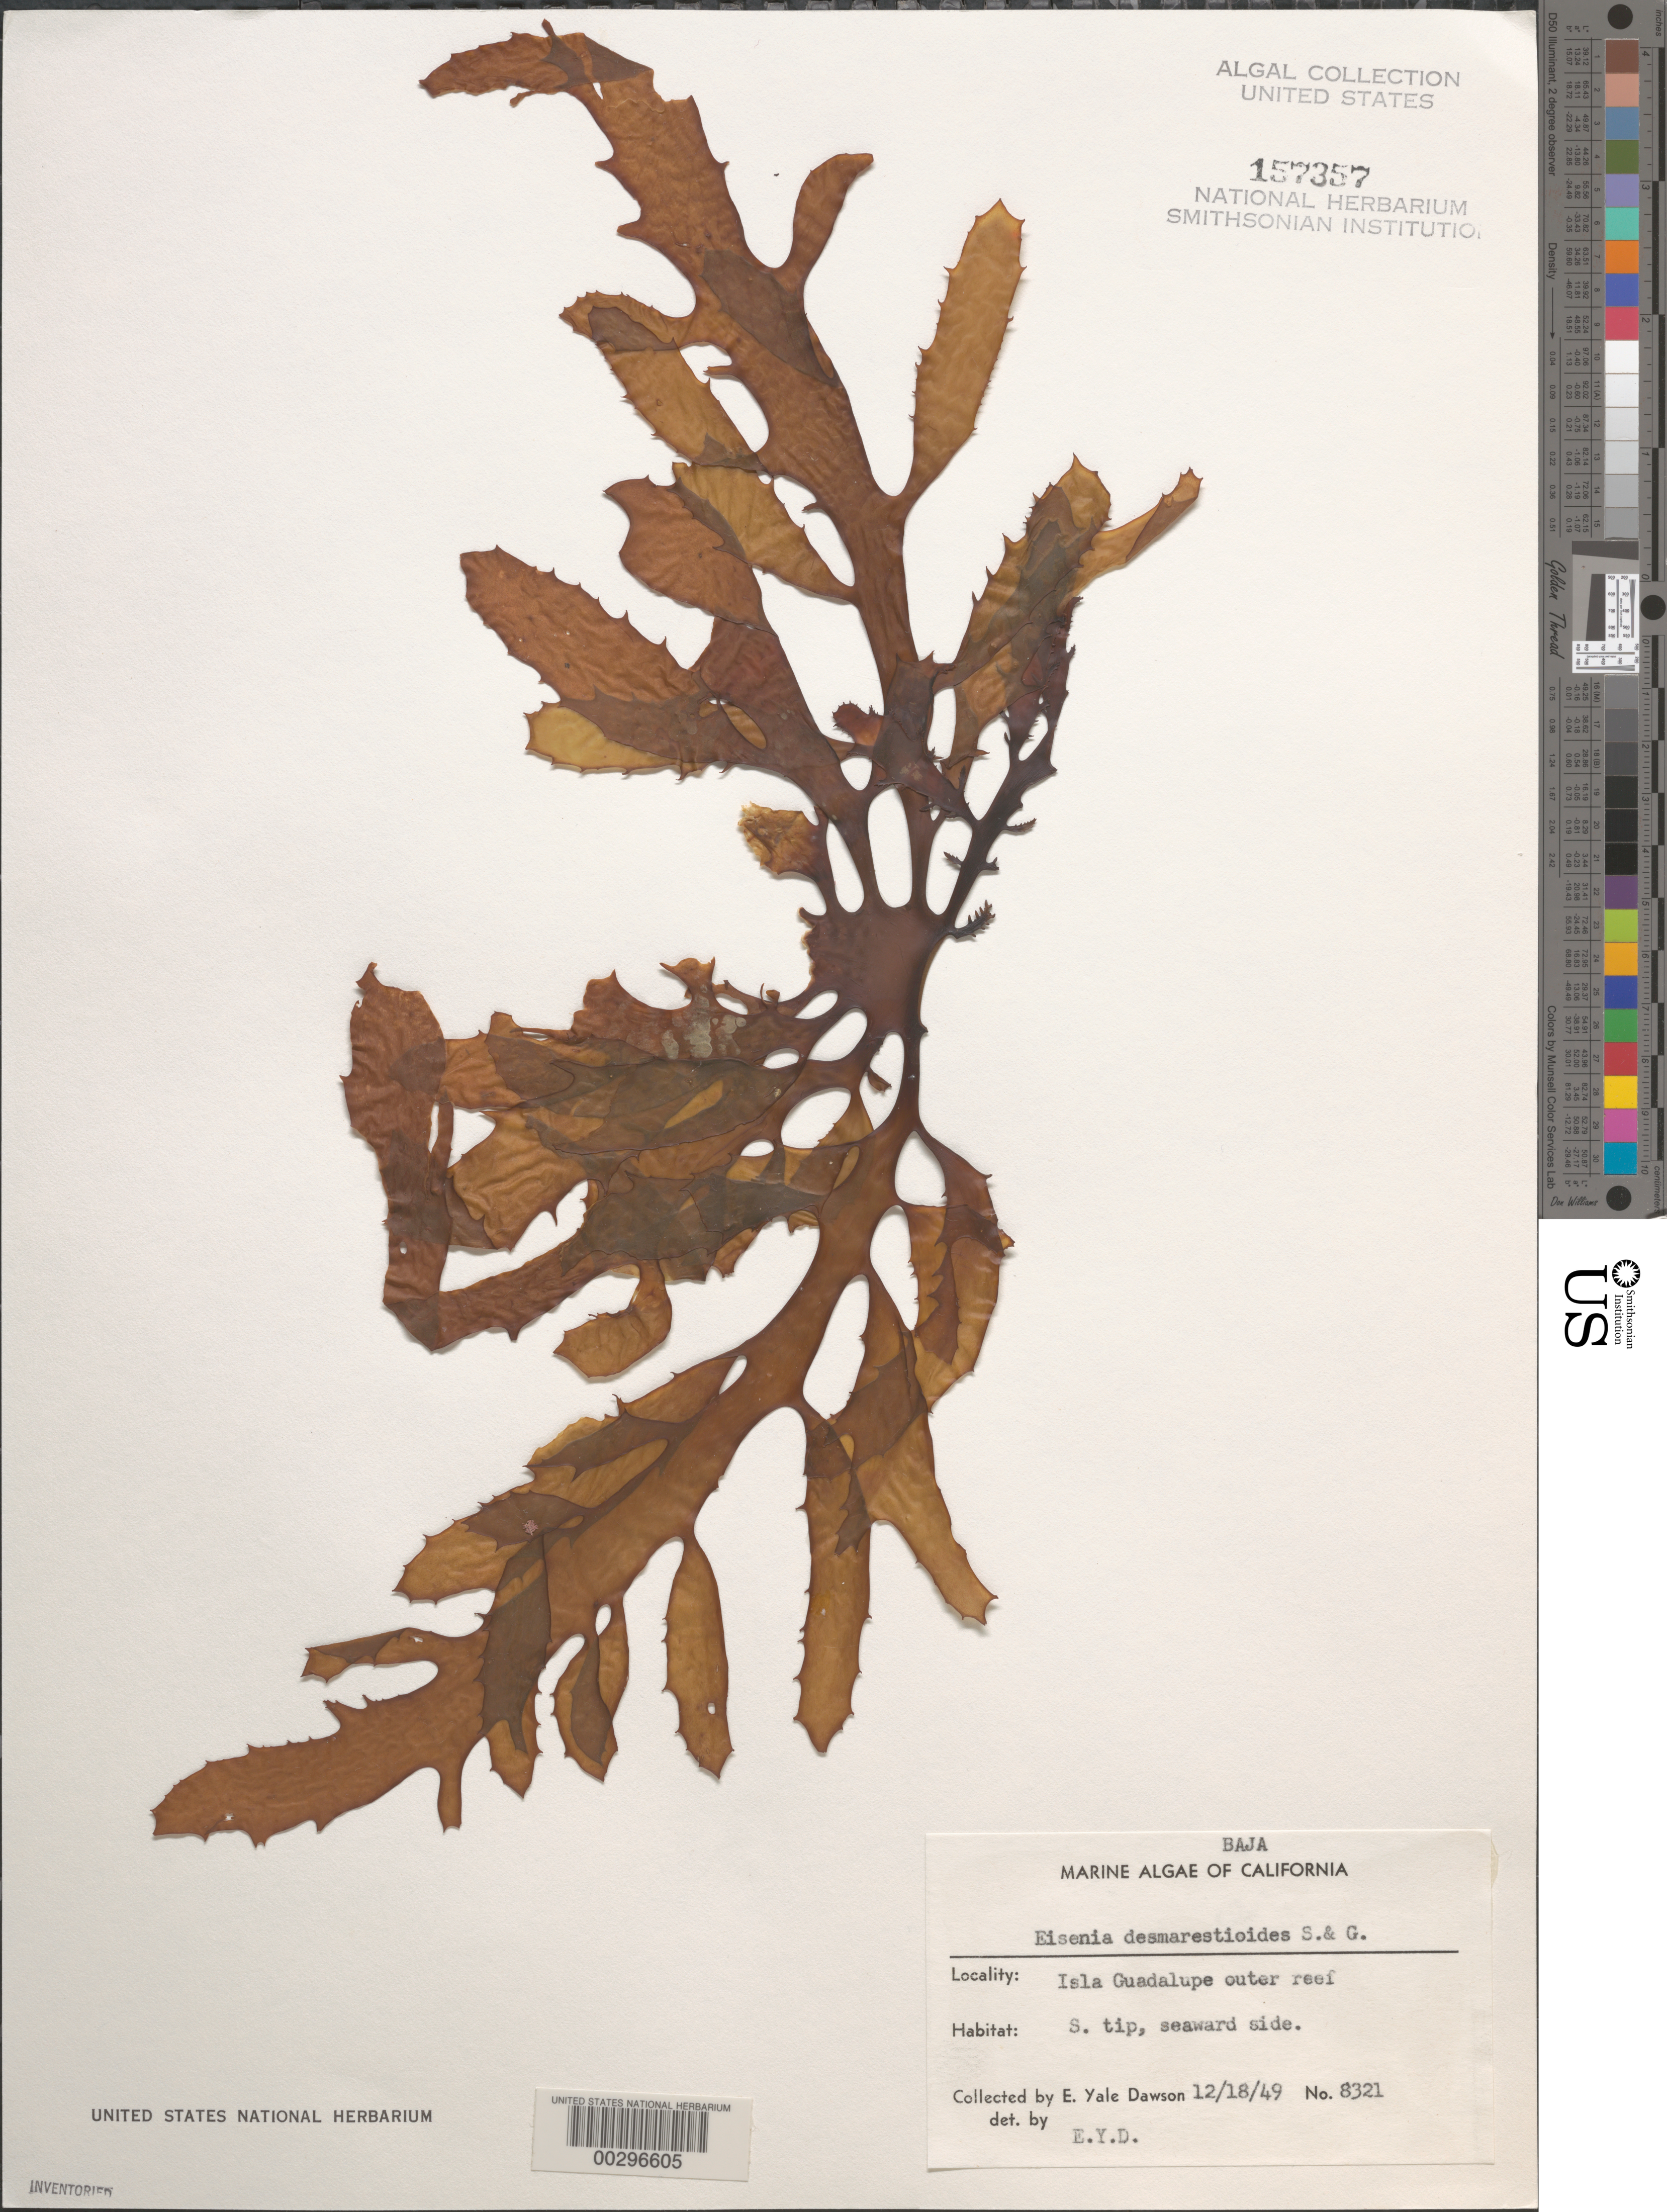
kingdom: Chromista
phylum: Ochrophyta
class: Phaeophyceae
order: Laminariales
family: Lessoniaceae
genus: Eisenia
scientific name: Eisenia desmarestioides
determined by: Dawson, E. Y.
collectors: E. Y. Dawson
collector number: EYD 8321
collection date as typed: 18 Dec 1949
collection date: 1949-12-18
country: Mexico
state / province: Baja California Norte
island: Isla Guadalupe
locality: South tip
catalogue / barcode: US 157357